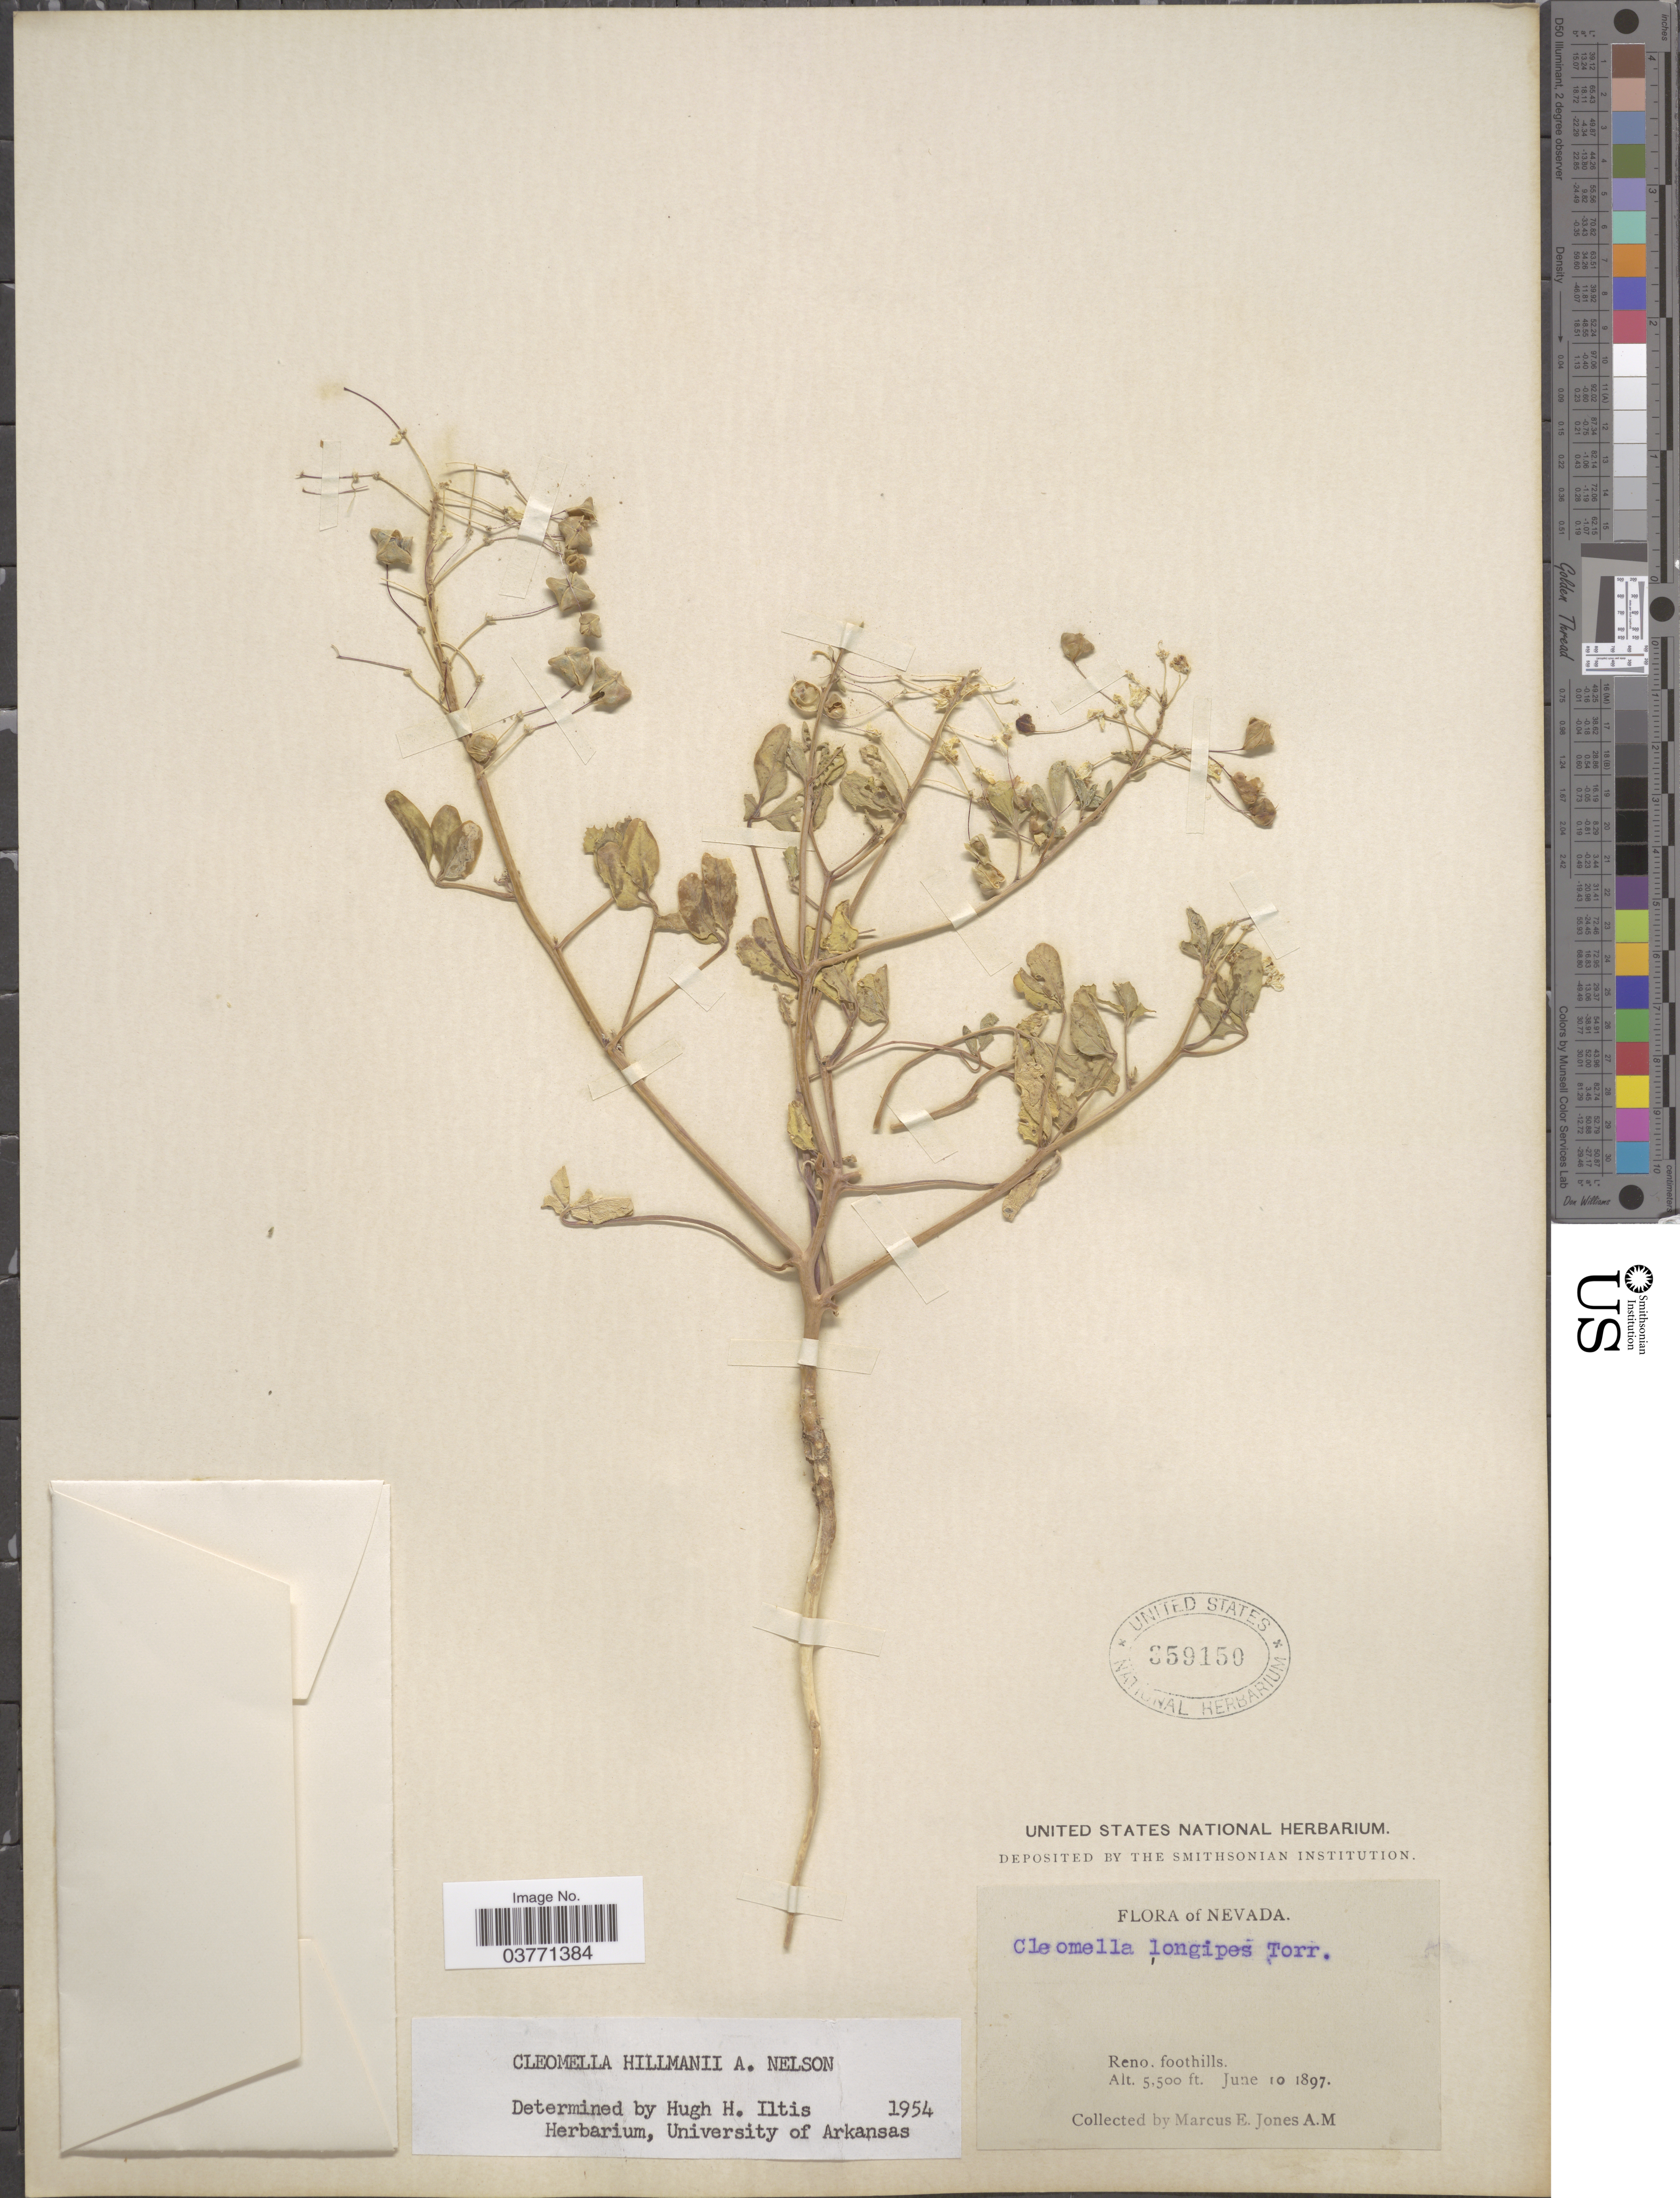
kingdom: Plantae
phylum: Tracheophyta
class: Magnoliopsida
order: Brassicales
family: Cleomaceae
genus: Cleomella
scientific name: Cleomella hillmanii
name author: A. Nelson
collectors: M. E. Jones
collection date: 1897-06-10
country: United States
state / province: Nevada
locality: Reno, foothills.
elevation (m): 1676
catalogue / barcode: US 359150